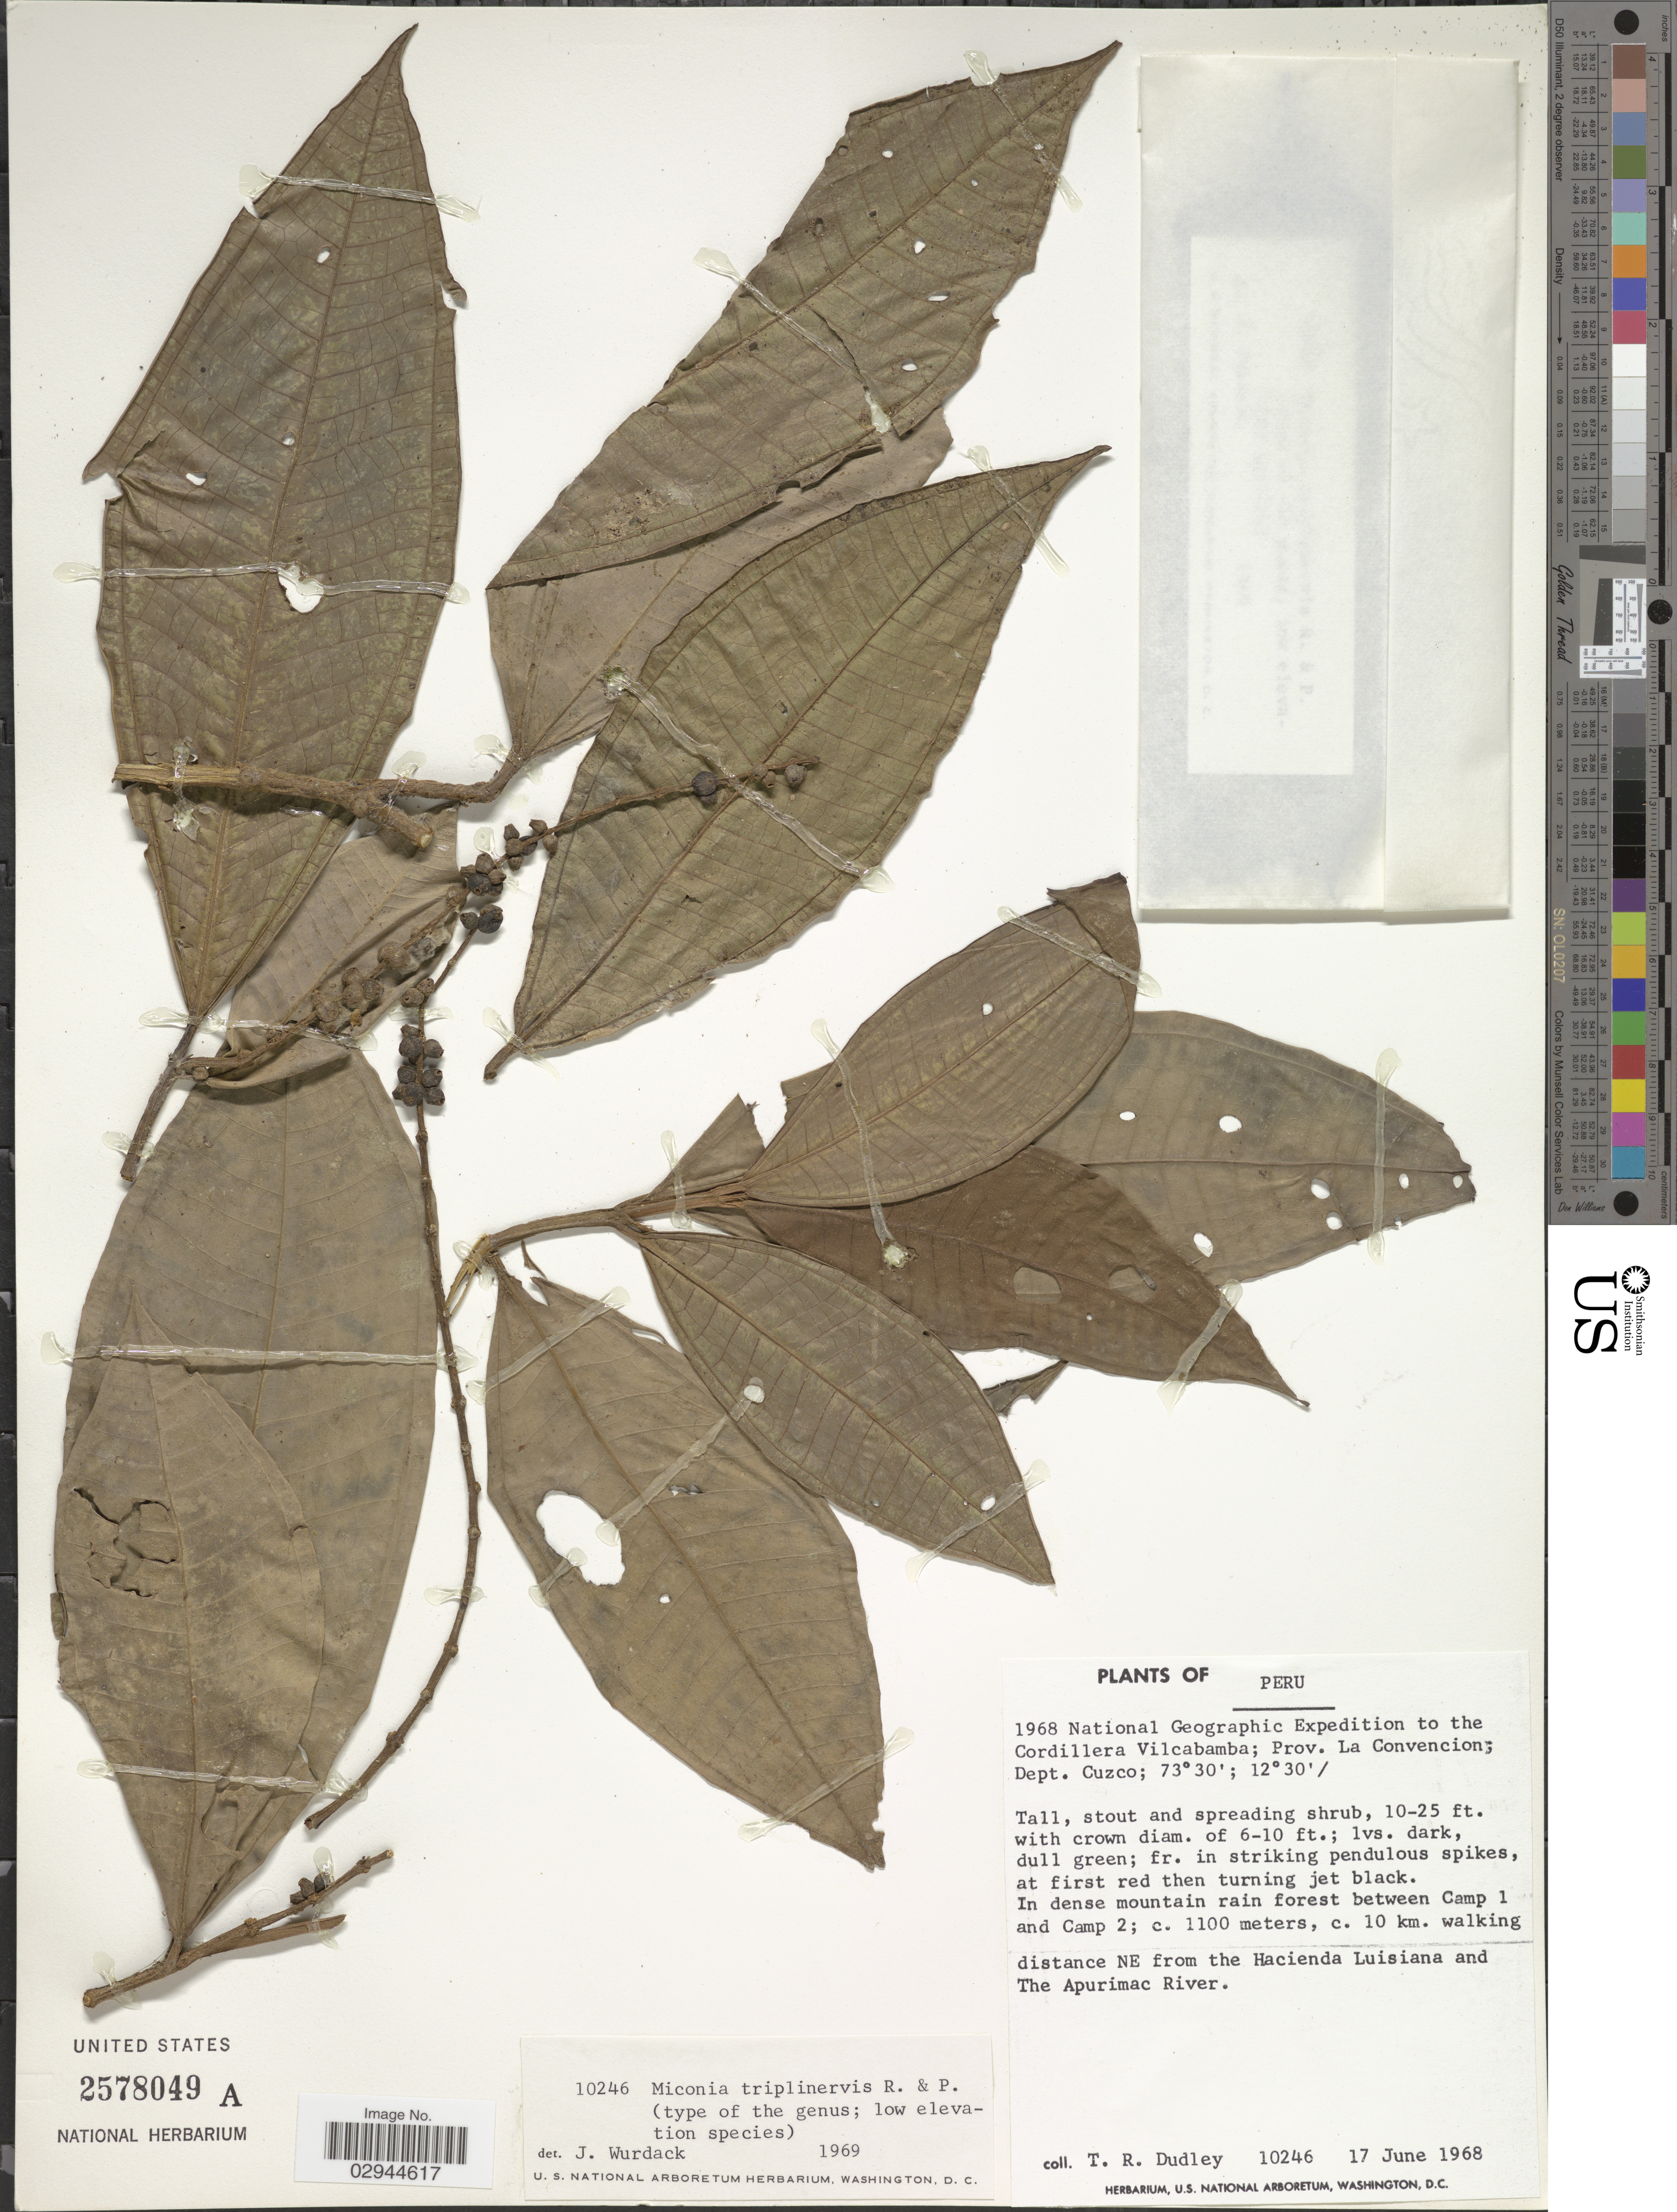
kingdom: Plantae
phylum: Tracheophyta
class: Magnoliopsida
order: Myrtales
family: Melastomataceae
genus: Miconia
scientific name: Miconia triplinervis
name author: Ruiz & Pav.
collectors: T. R. Dudley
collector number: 10246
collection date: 1968-06-17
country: Peru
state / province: Cusco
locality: Cordillera Vilcabamba, Prov. La Convencion, Dept. Cuzco, In dense mountain rain forest between Camp 1 and Camp 2, c. 10 km. walking distance NE from the Hacienda Luisiana and The Apurimac River.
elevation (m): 1100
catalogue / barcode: US 2578049A